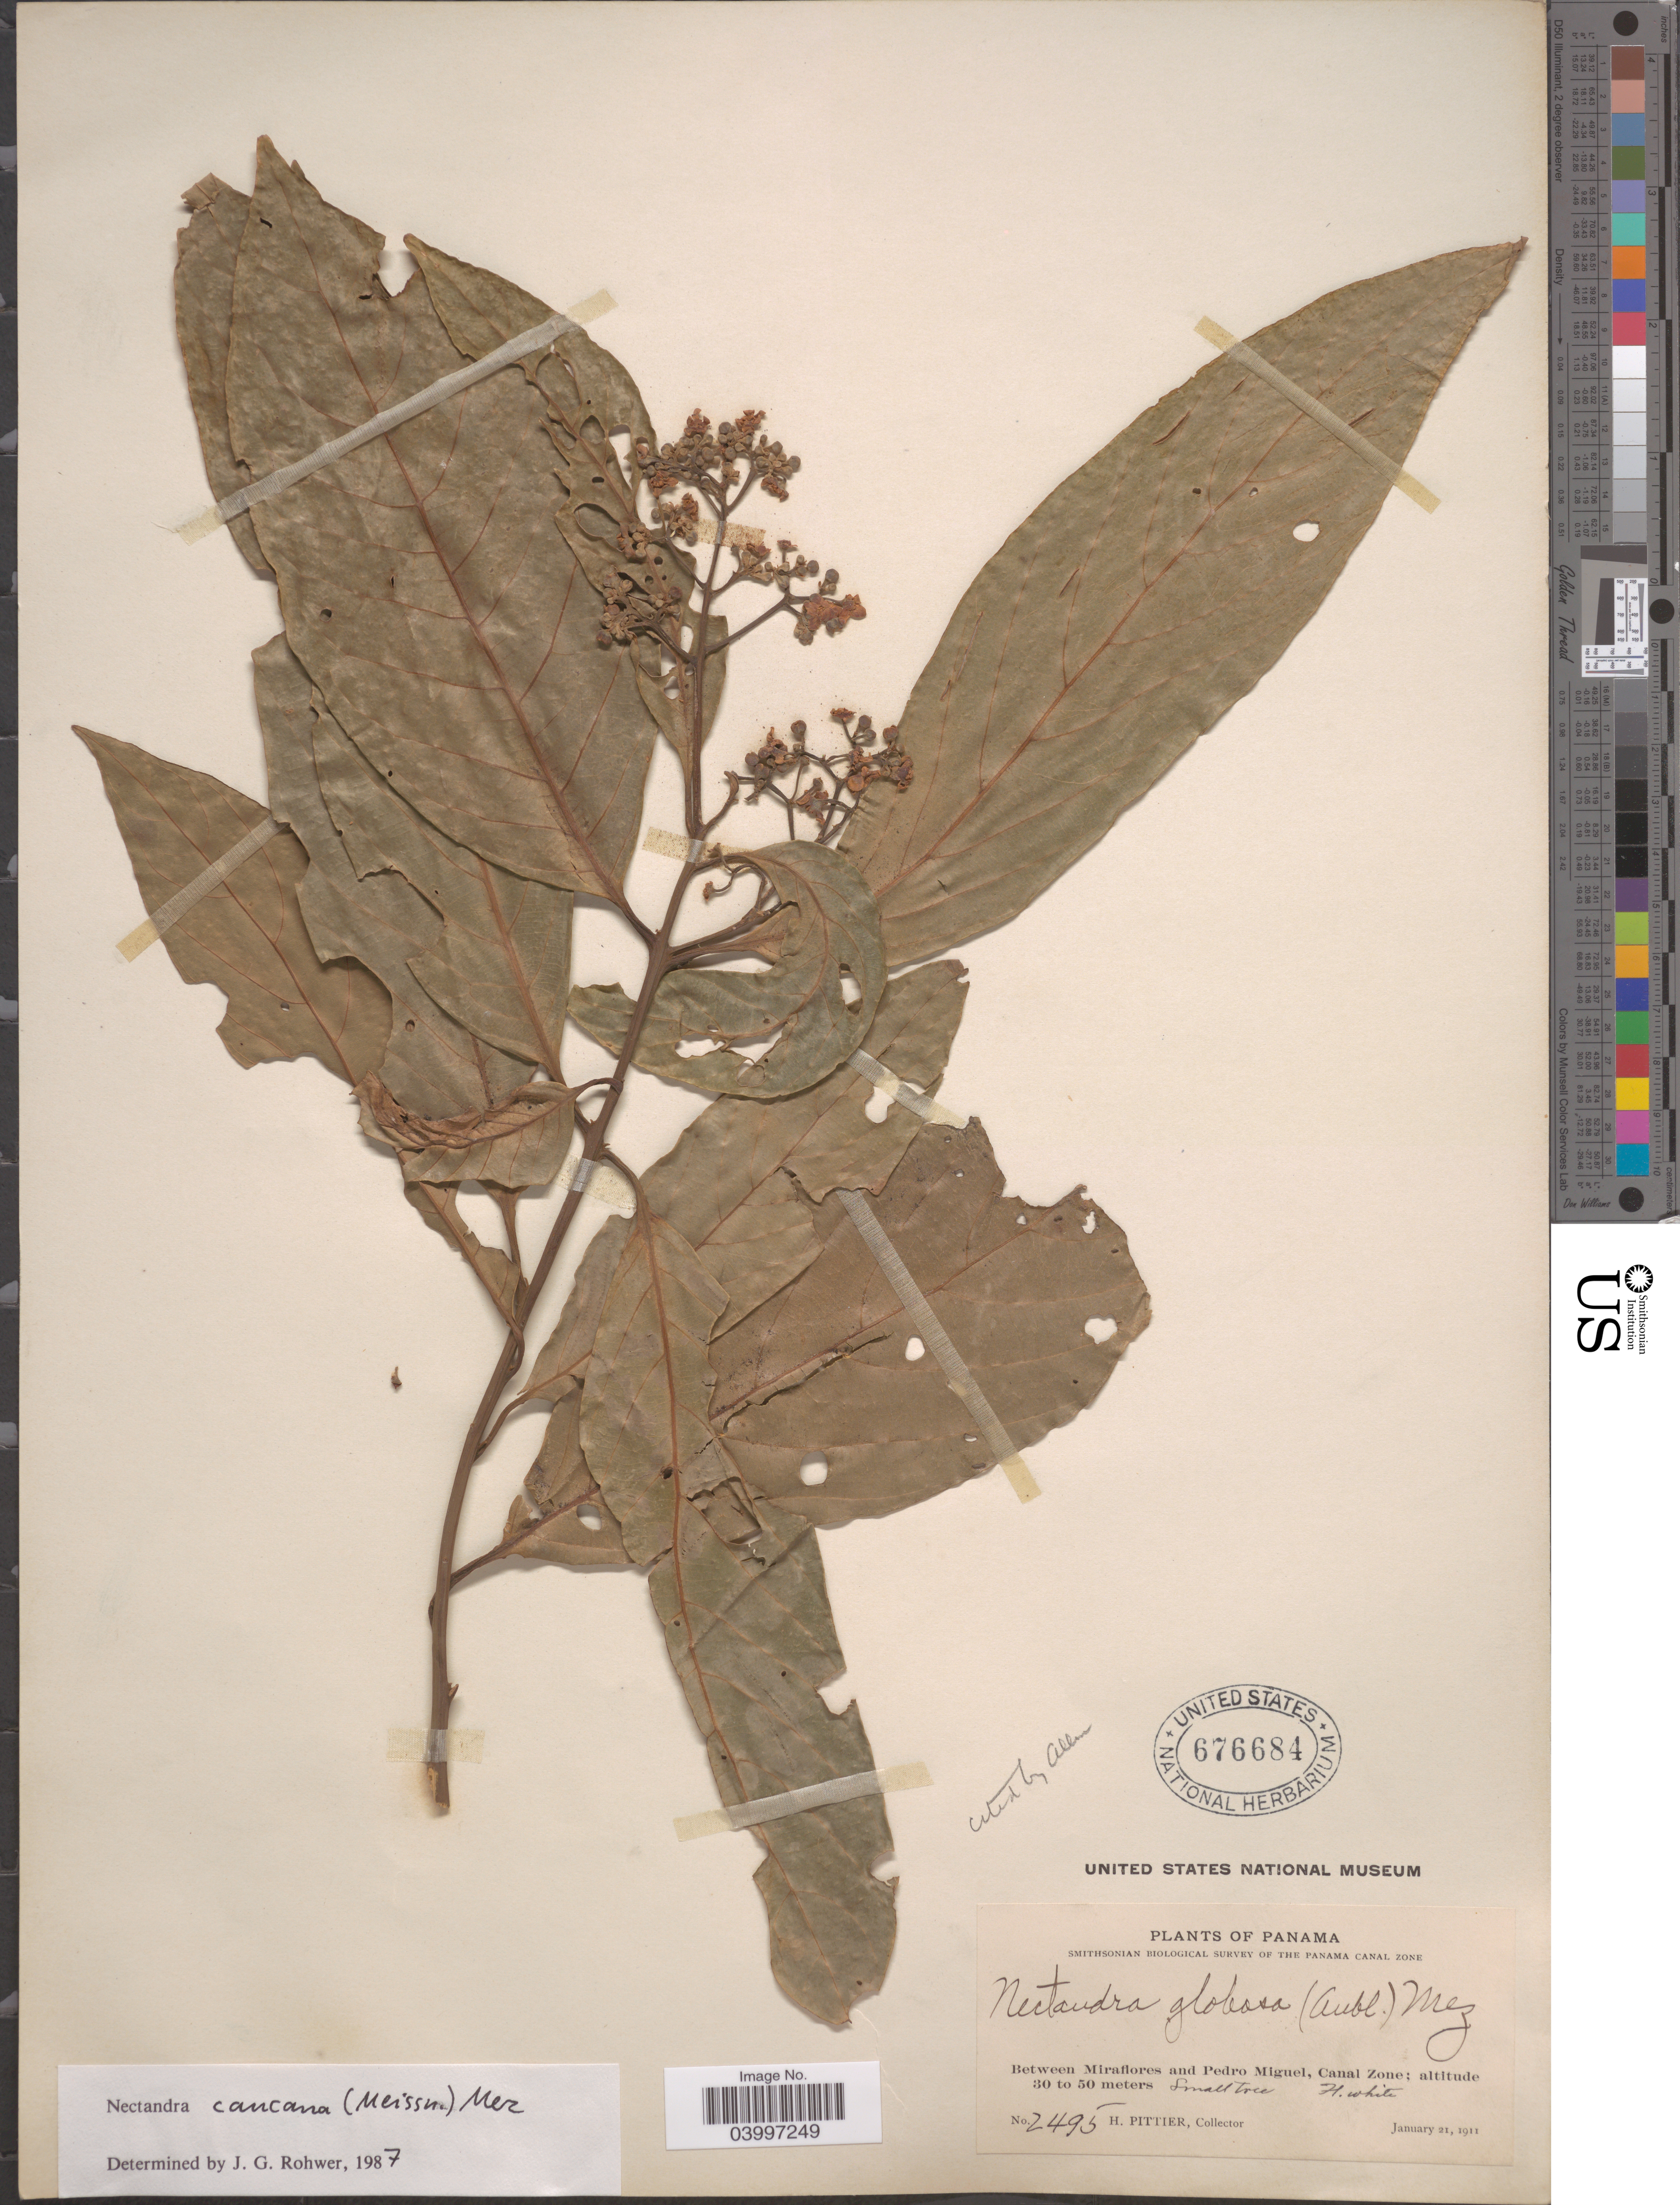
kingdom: Plantae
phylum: Tracheophyta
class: Magnoliopsida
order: Laurales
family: Lauraceae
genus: Nectandra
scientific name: Nectandra caucana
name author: (Meisn.) Mez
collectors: H. F. Pittier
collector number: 2495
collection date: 1911-01-21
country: Panama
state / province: Colón / Panamá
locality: Between Miraflores and Pedro Miguel, Canal Zone.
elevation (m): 30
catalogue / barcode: US 676684